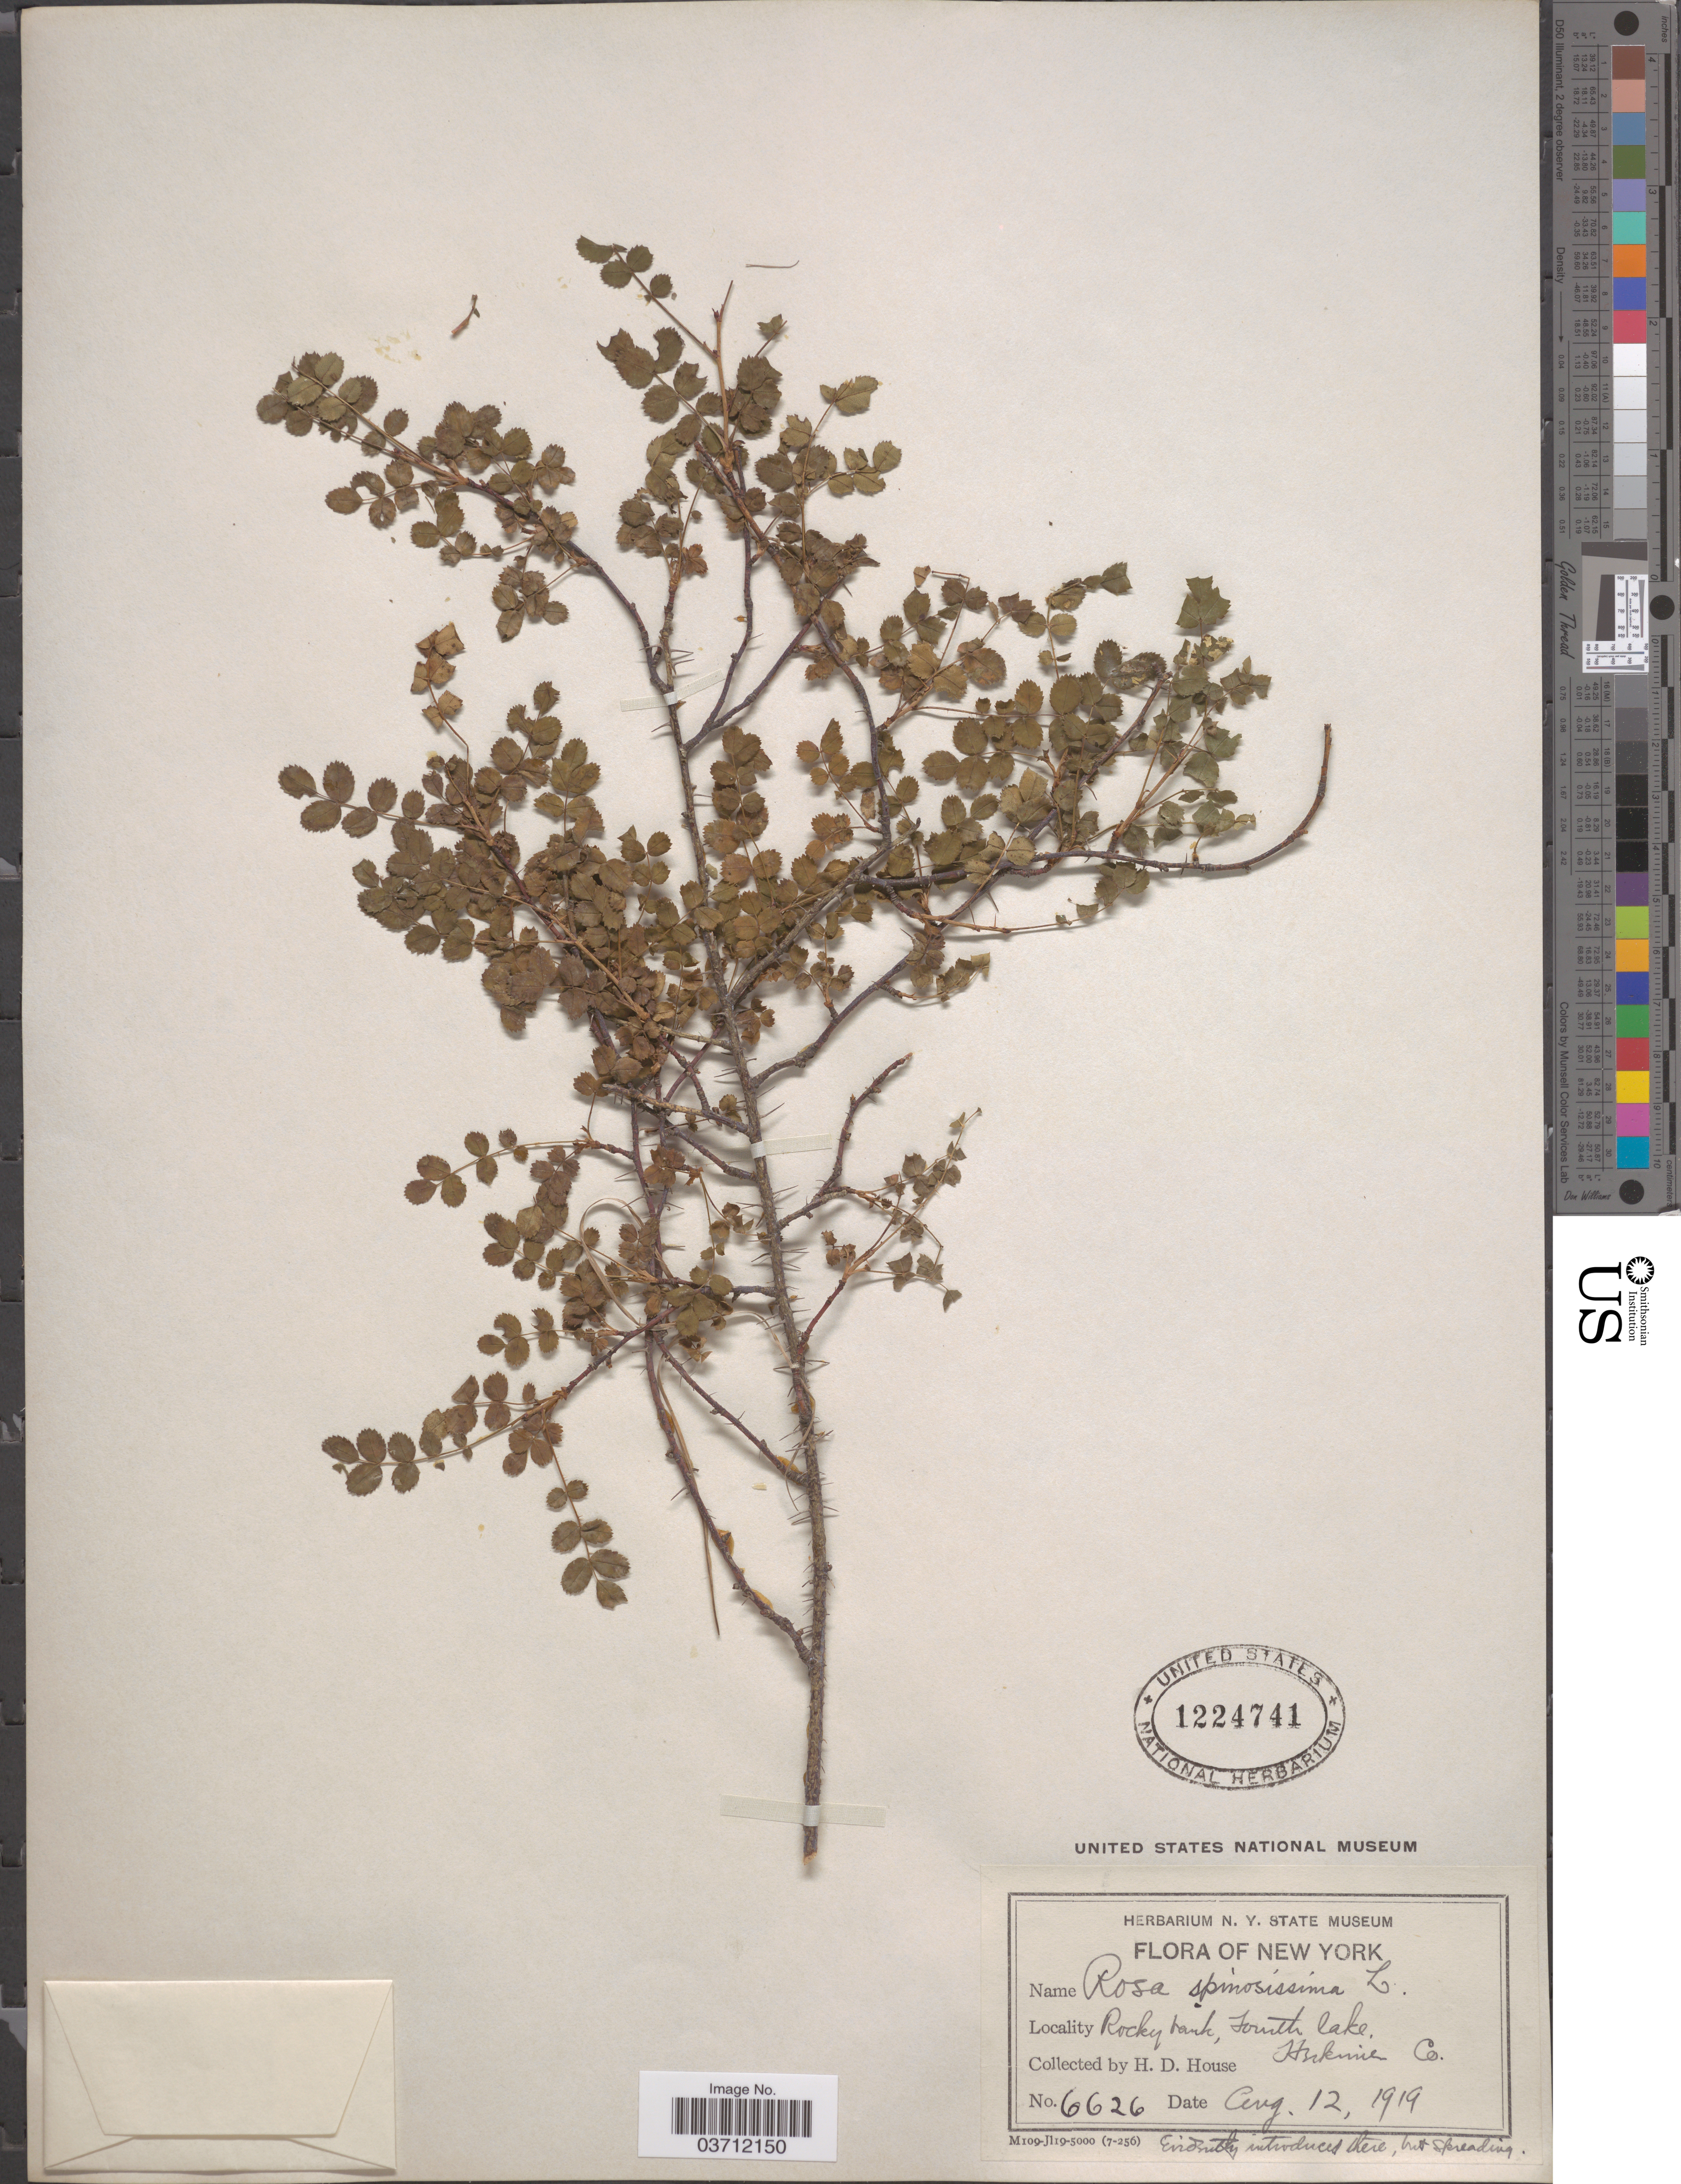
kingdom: Plantae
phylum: Tracheophyta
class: Magnoliopsida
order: Rosales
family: Rosaceae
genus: Rosa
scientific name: Rosa spinosissima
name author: L.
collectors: H. D. House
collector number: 6626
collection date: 1919-08-12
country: United States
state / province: New York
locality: Rocky bank, Fourth Lake, Herkmimer Co.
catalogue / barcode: US 1224741